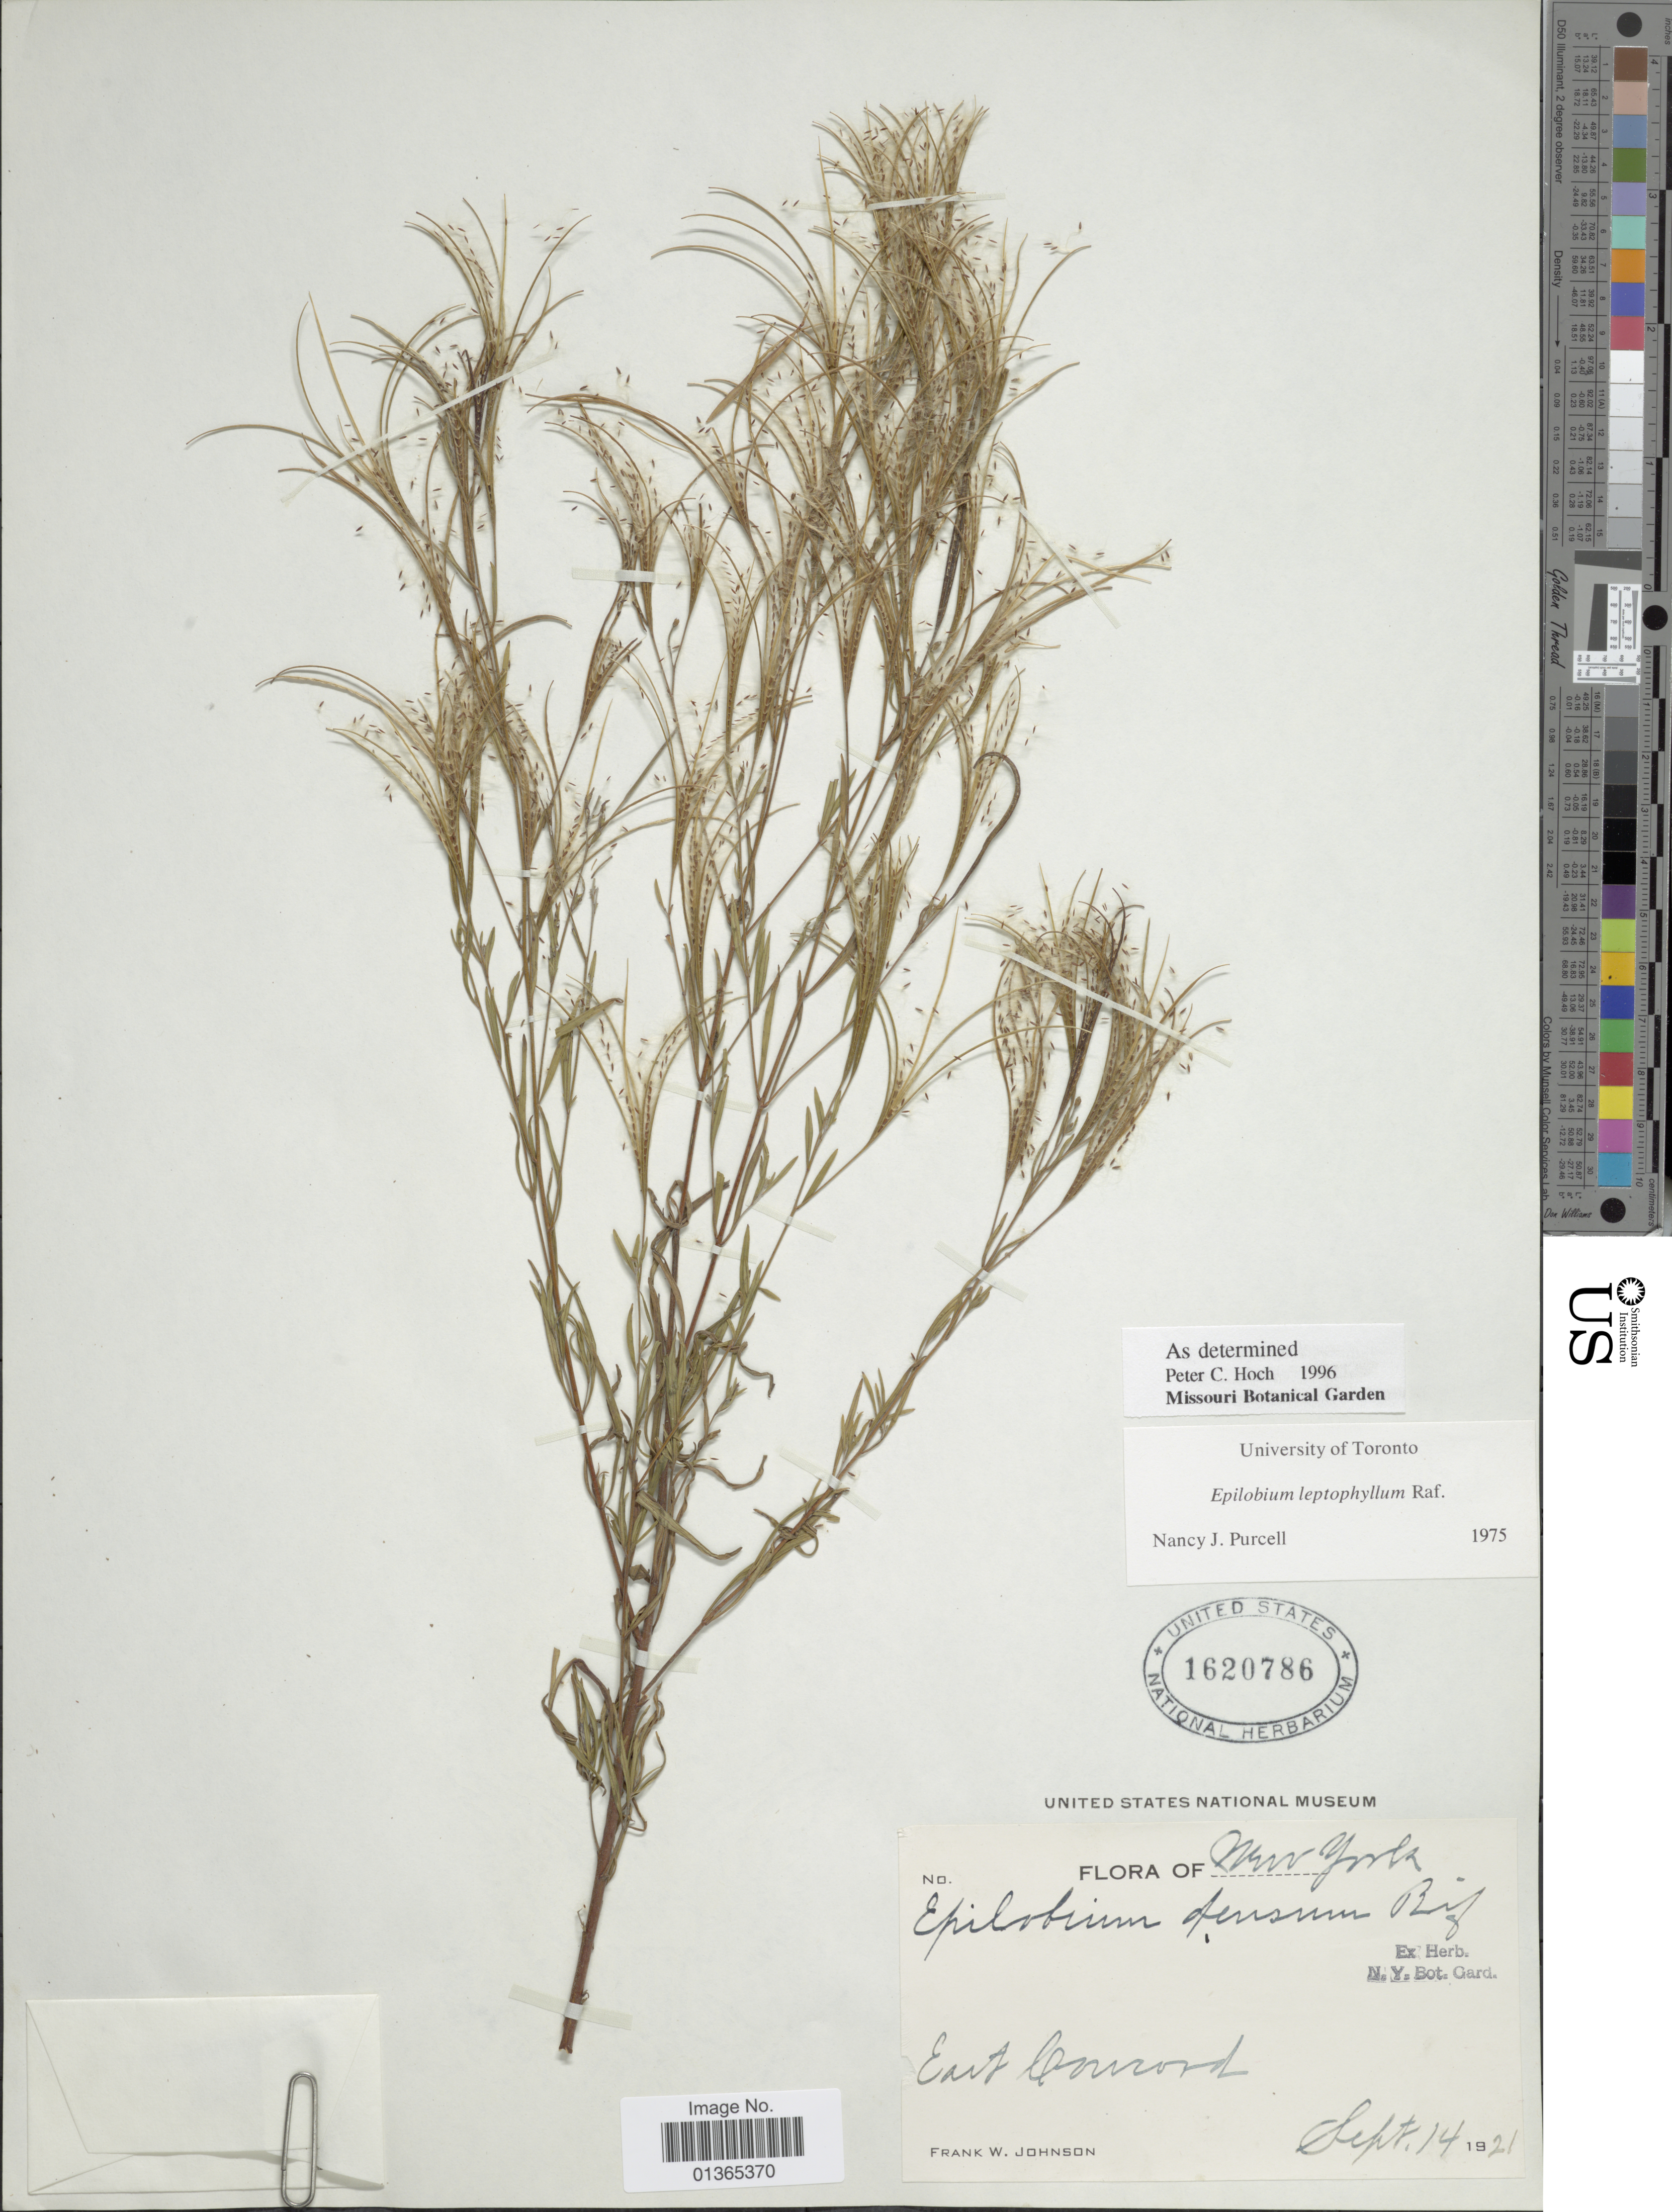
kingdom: Plantae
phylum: Tracheophyta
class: Magnoliopsida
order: Myrtales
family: Onagraceae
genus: Epilobium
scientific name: Epilobium leptophyllum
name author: Raf.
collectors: F. W. Johnson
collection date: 1921-09-14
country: United States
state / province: New York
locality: East Concord.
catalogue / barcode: US 1620786